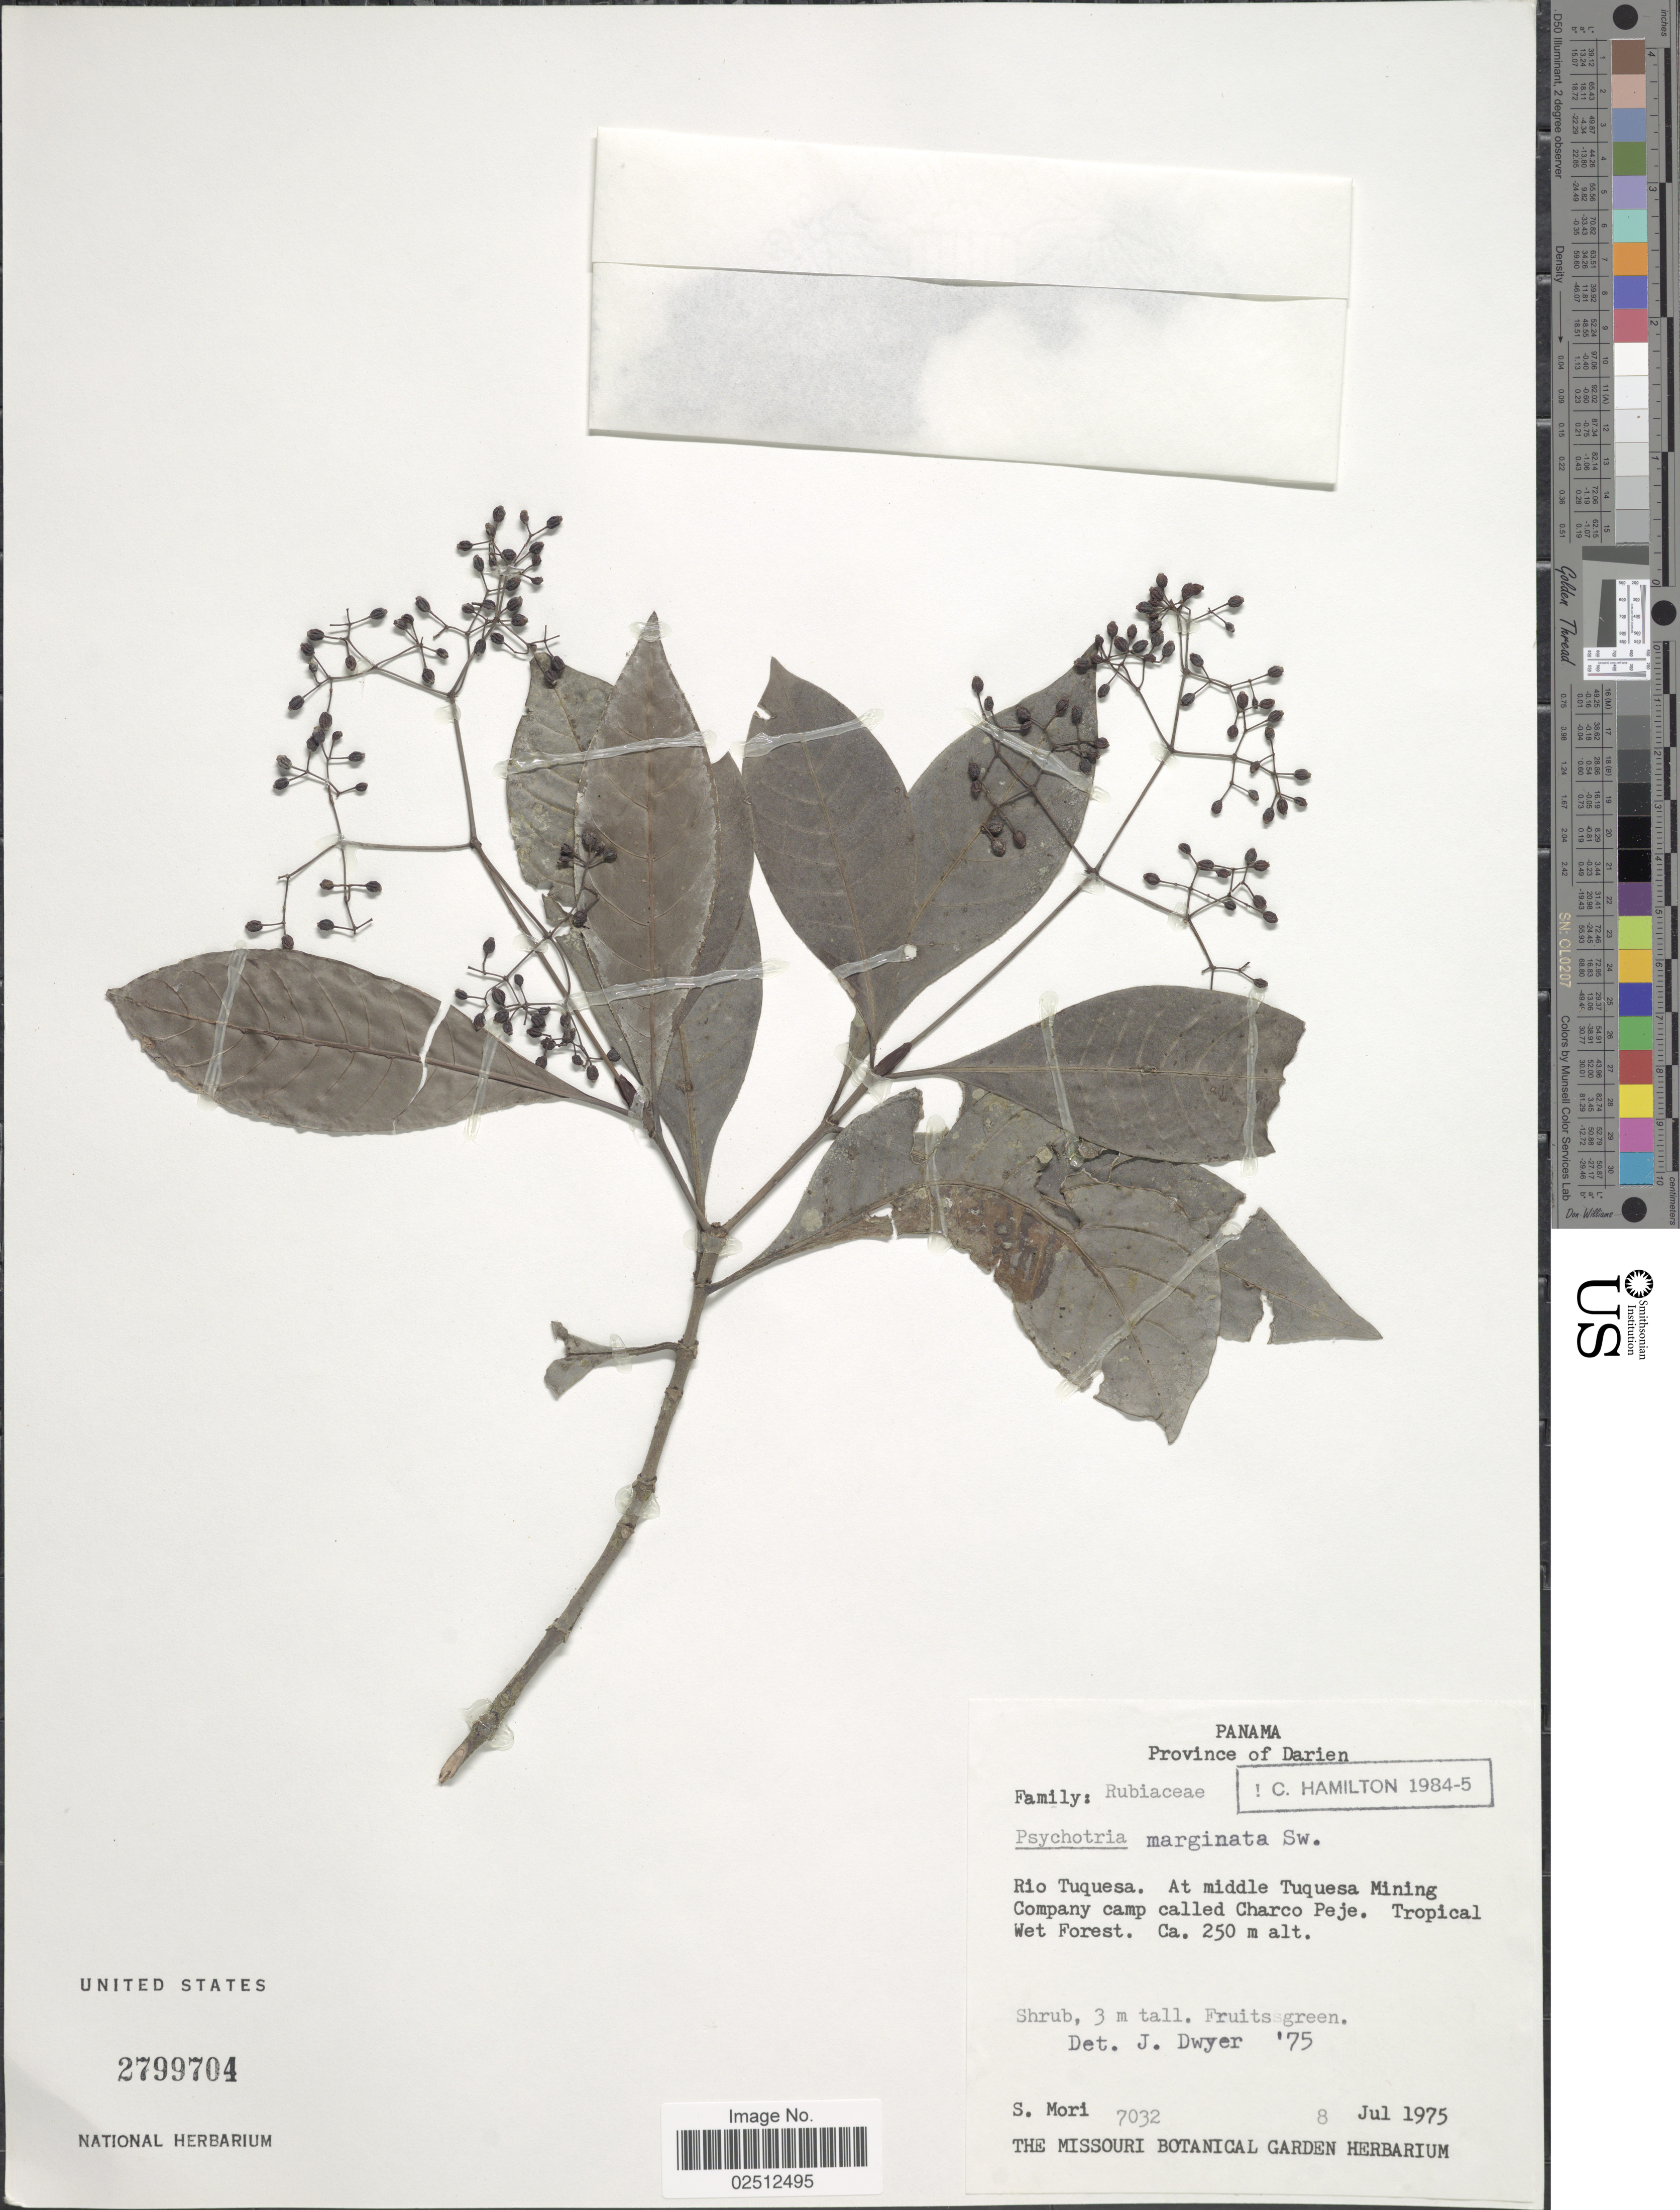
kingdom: Plantae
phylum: Tracheophyta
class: Magnoliopsida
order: Gentianales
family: Rubiaceae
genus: Psychotria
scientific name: Psychotria marginata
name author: Sw.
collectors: S. Mori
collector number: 7032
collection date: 1975-07-08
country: Panama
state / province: Darién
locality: Province of Darien, Rio Tuquesa, At middle Tuquesa Mining Company camp called Charco Peje, Tropical Wet Forest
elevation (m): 250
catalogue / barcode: US 2799704